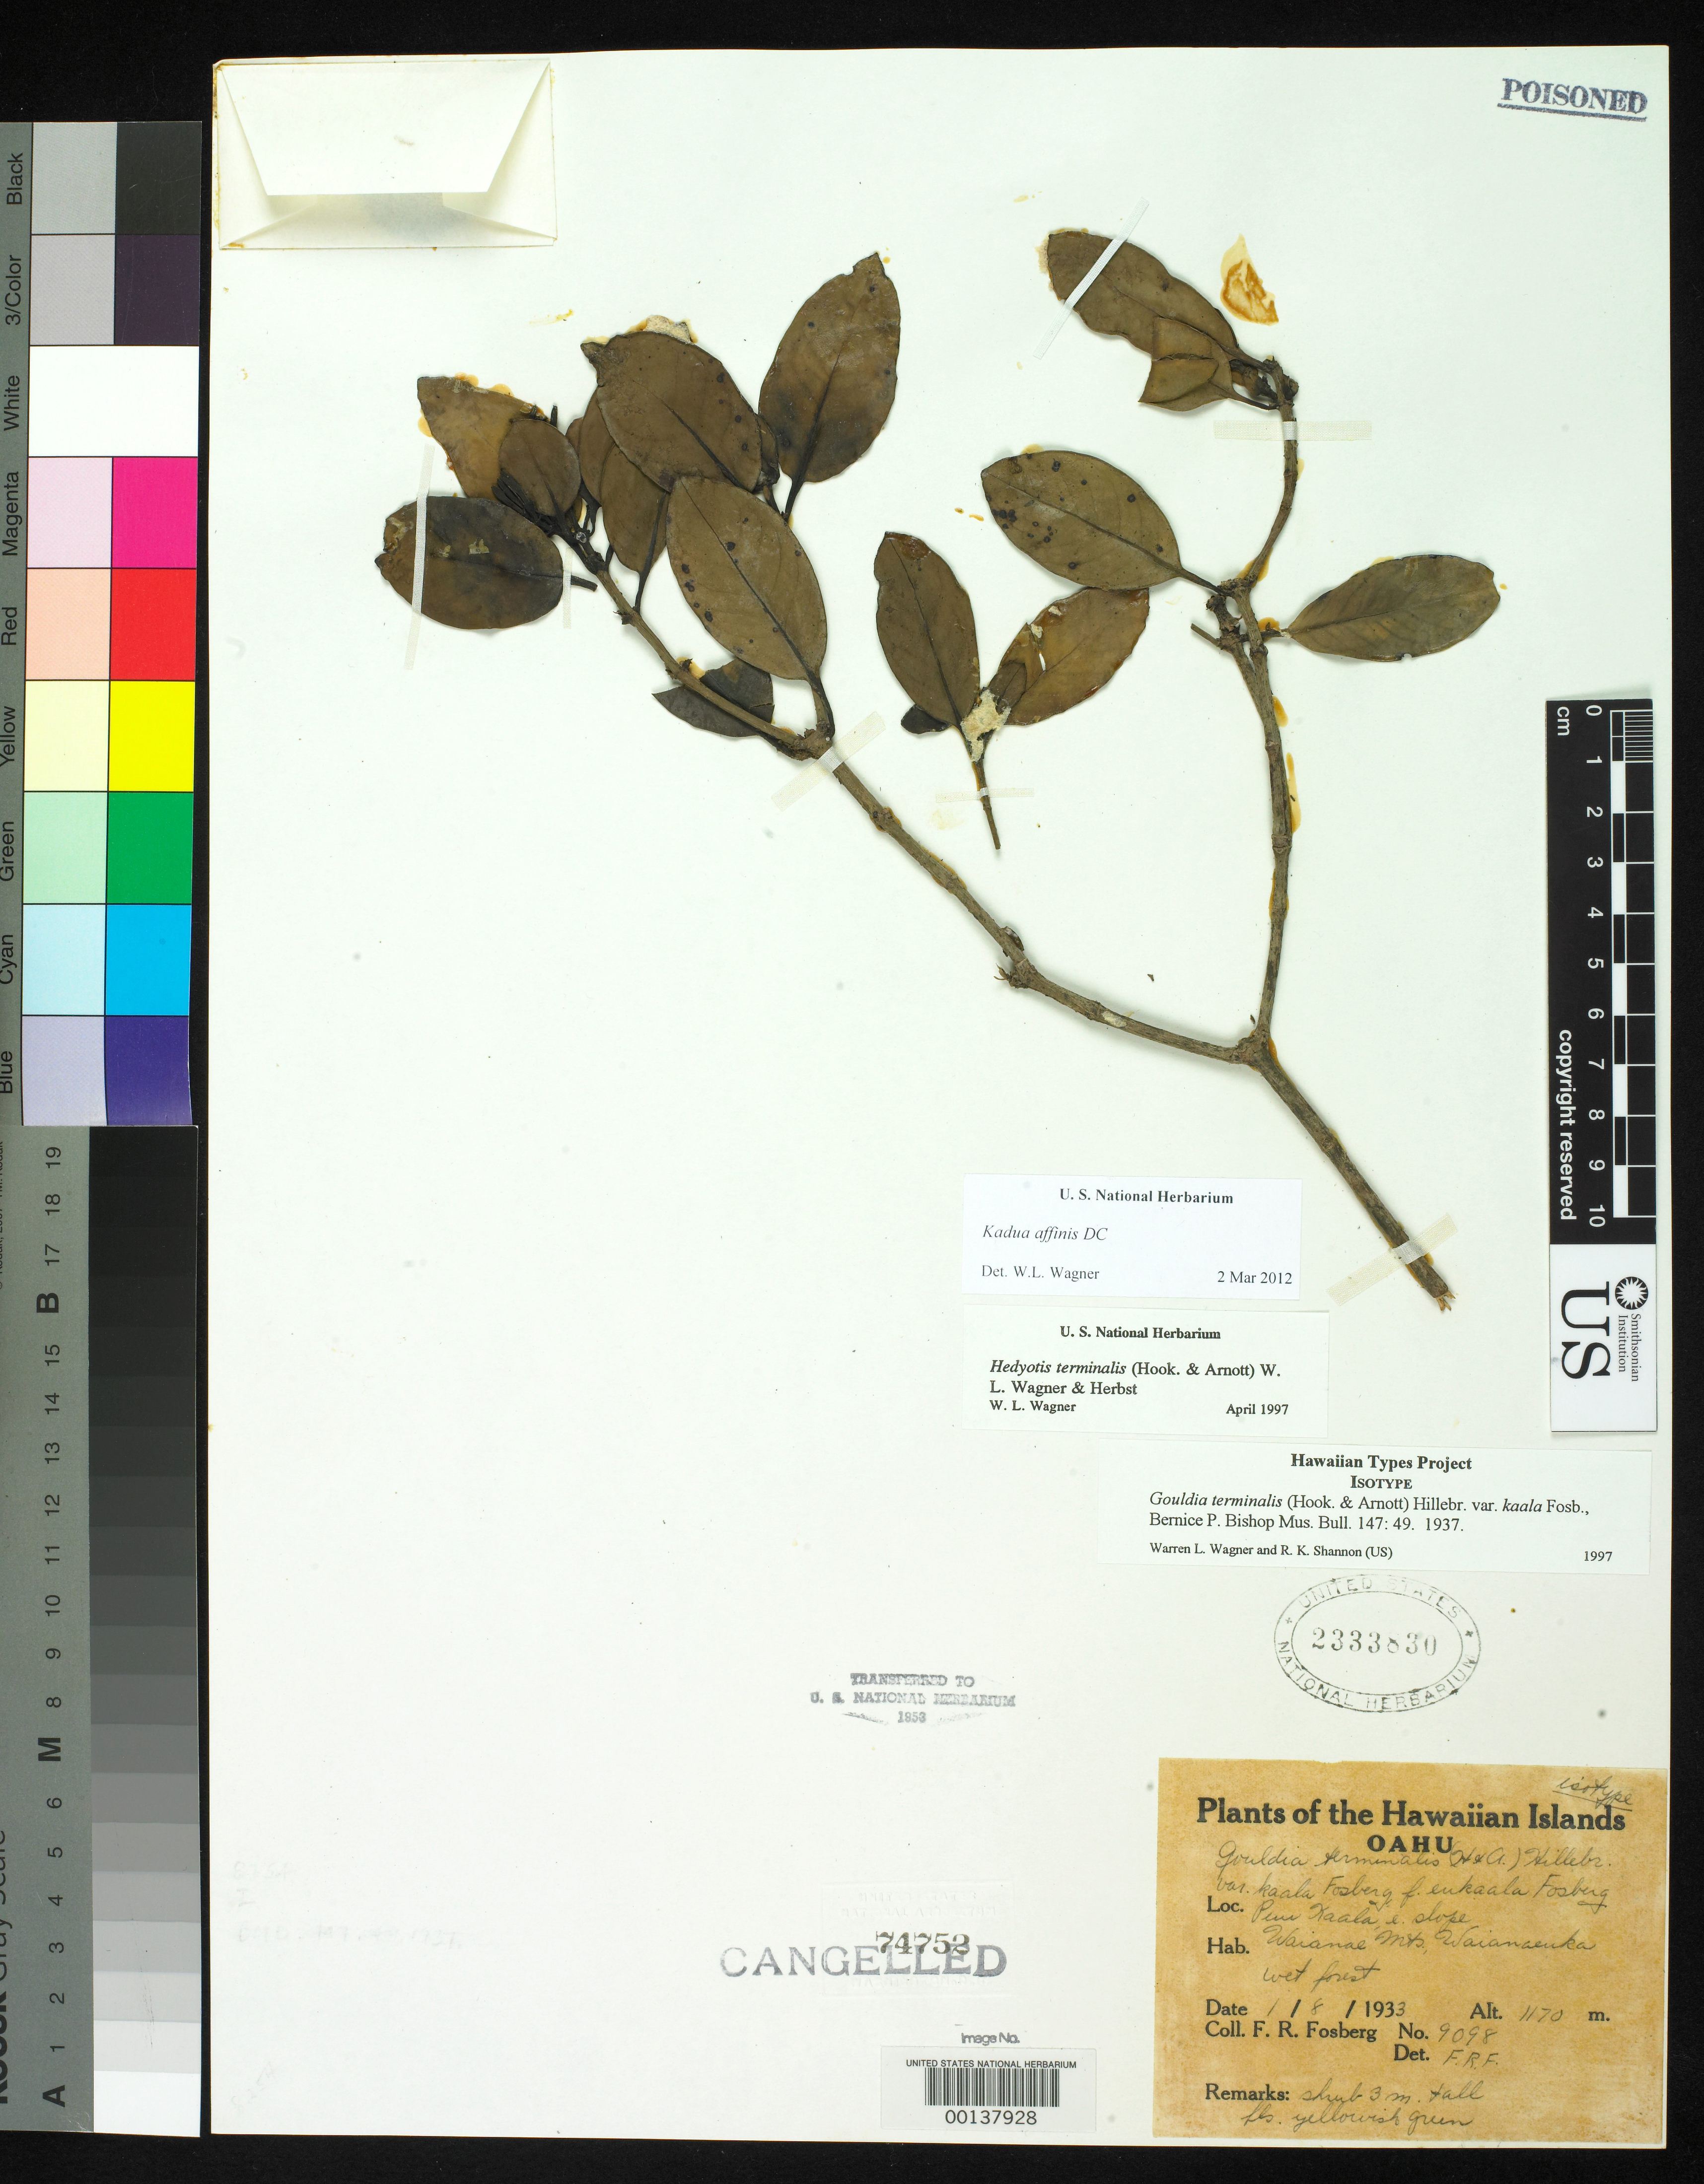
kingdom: Plantae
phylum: Tracheophyta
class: Magnoliopsida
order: Gentianales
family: Rubiaceae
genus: Gouldia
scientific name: Gouldia terminalis var. kaala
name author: Fosberg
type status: Isotype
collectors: F. R. Fosberg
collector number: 9098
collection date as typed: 08 Jan 1933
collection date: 1933-01-08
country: United States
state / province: Hawaii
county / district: Honolulu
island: Oahu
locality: Waianae Mts., Waianaeuka.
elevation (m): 1170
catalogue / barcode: US 2333830